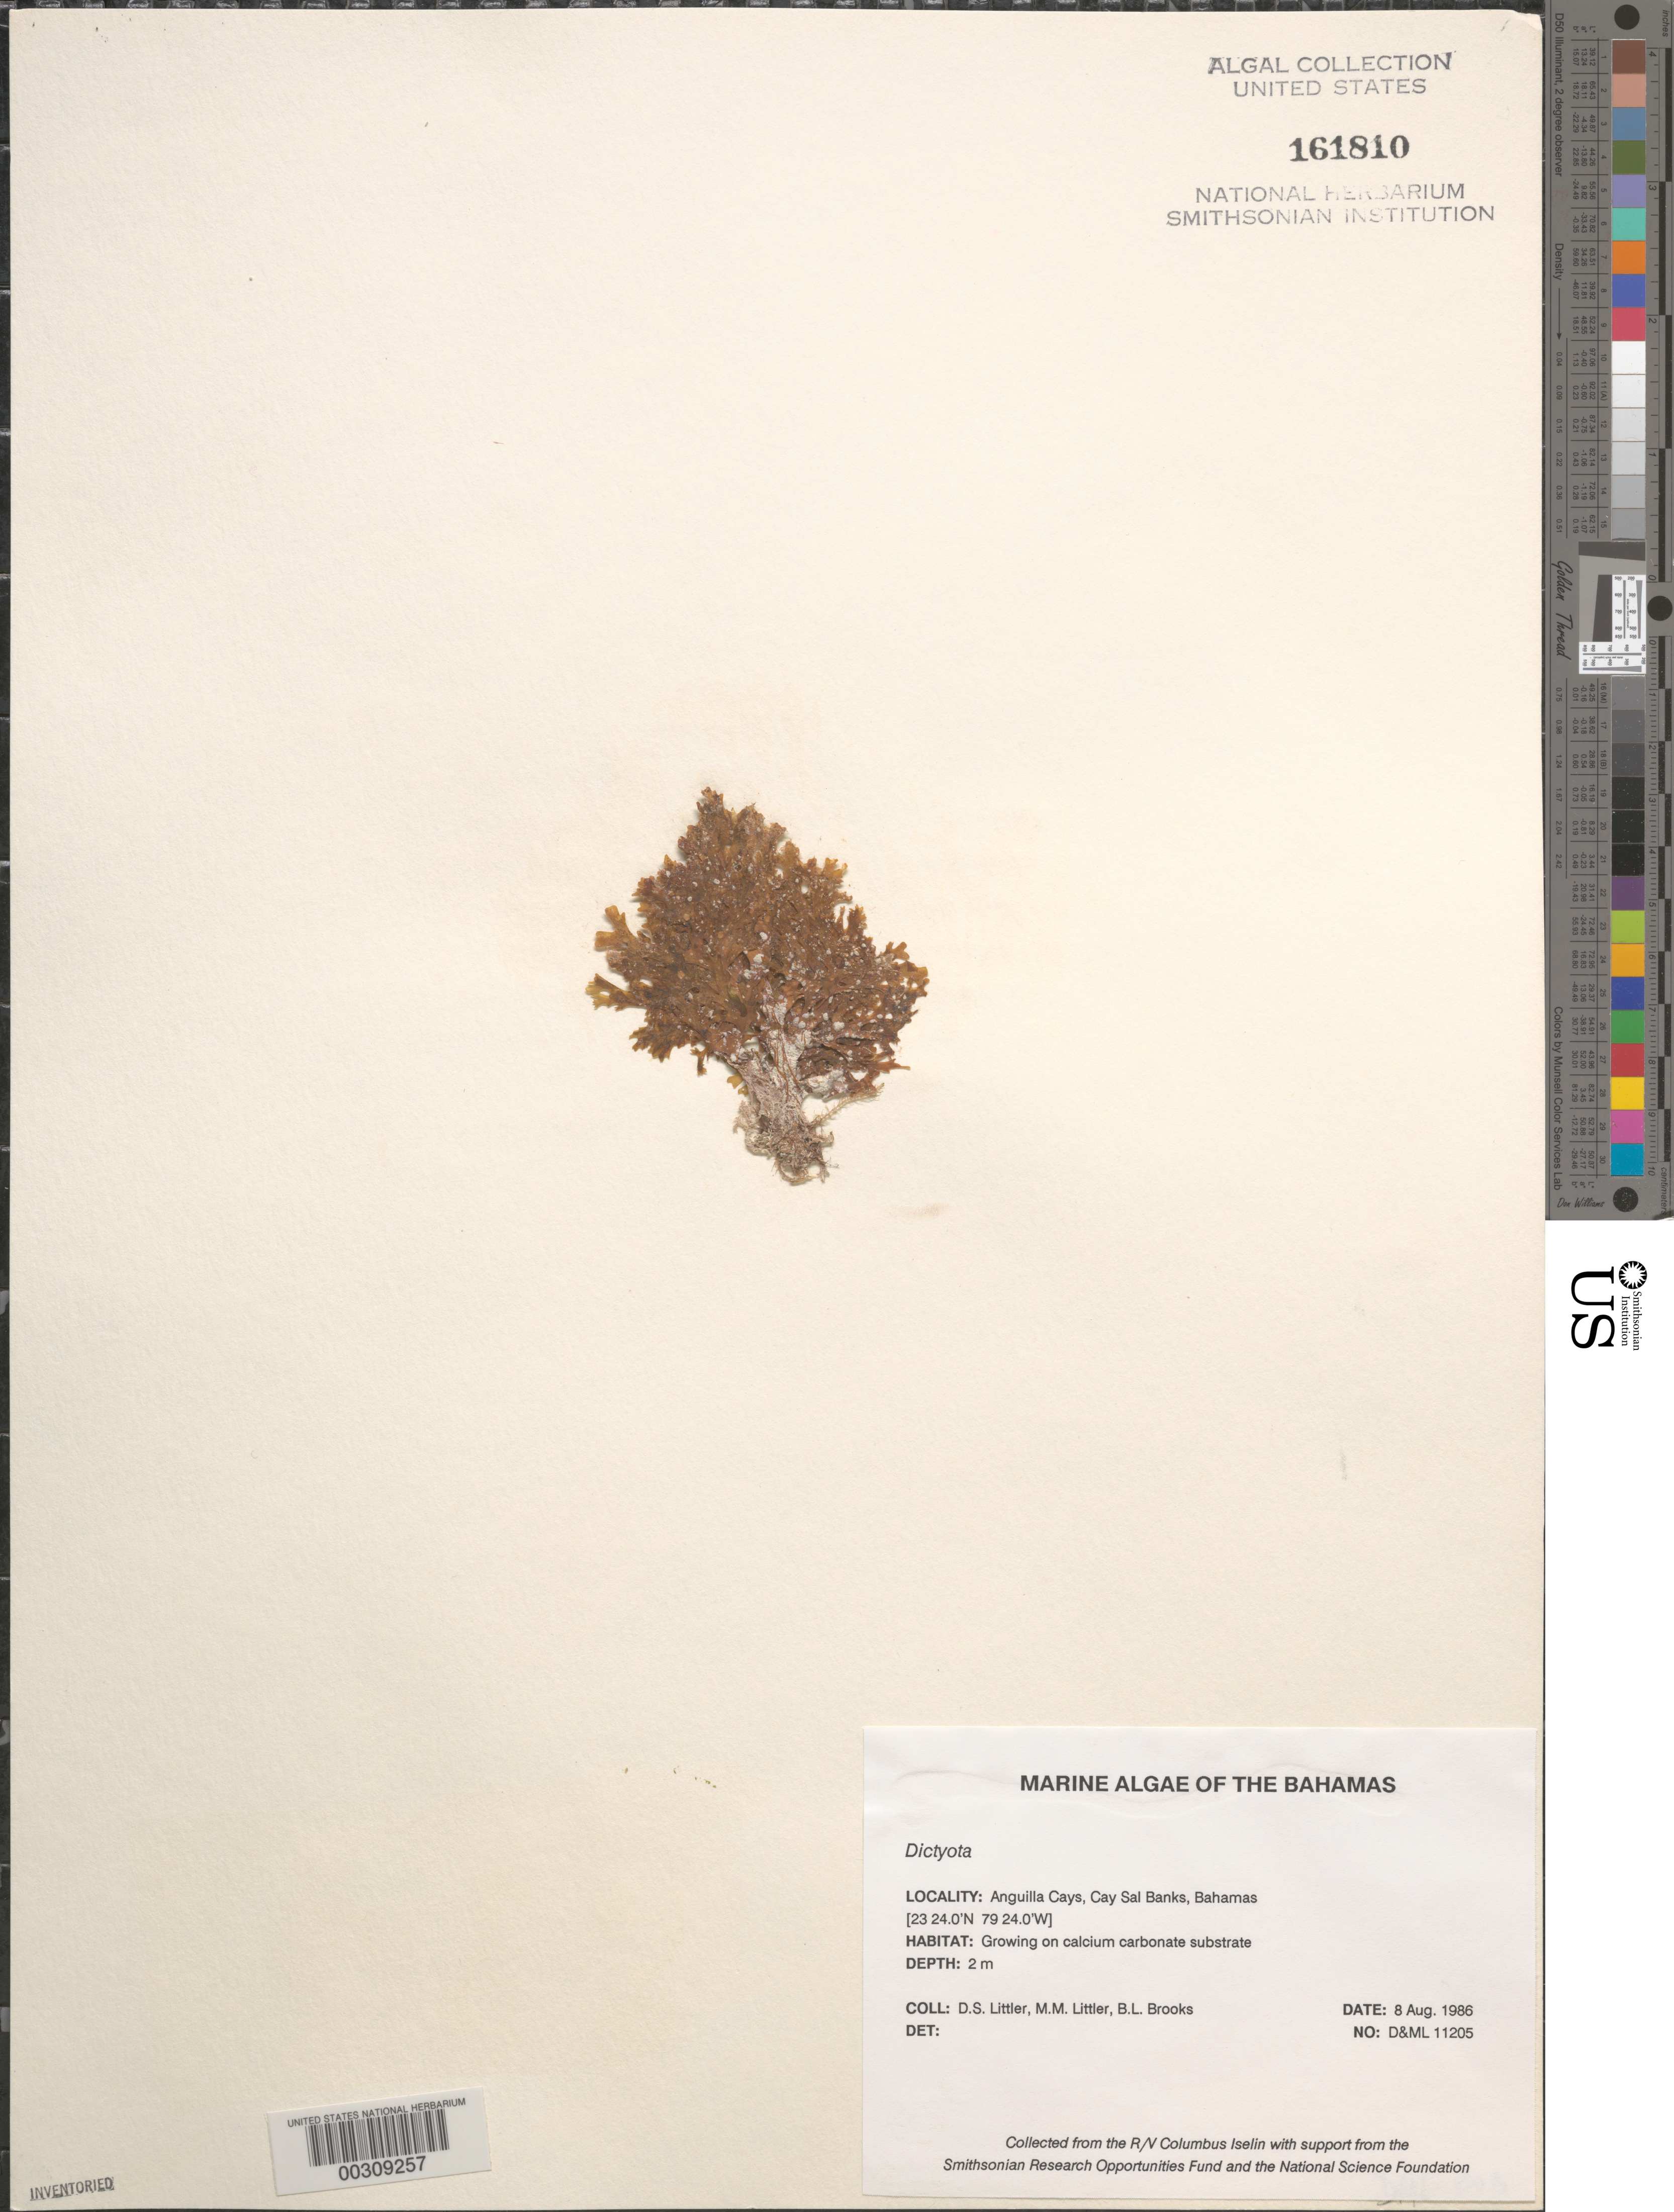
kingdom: Chromista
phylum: Ochrophyta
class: Phaeophyceae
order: Dictyotales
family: Dictyotaceae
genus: Dictyota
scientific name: Dictyota sp.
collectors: D. S. Littler, M. M. Littler & B. Brooks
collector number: D&ML 11205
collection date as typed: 08 Aug 1986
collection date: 1986-08-08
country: Bahamas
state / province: Bimini Banks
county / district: Bimini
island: Anguilla Cays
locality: Cay Sal Banks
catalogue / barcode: US 161810